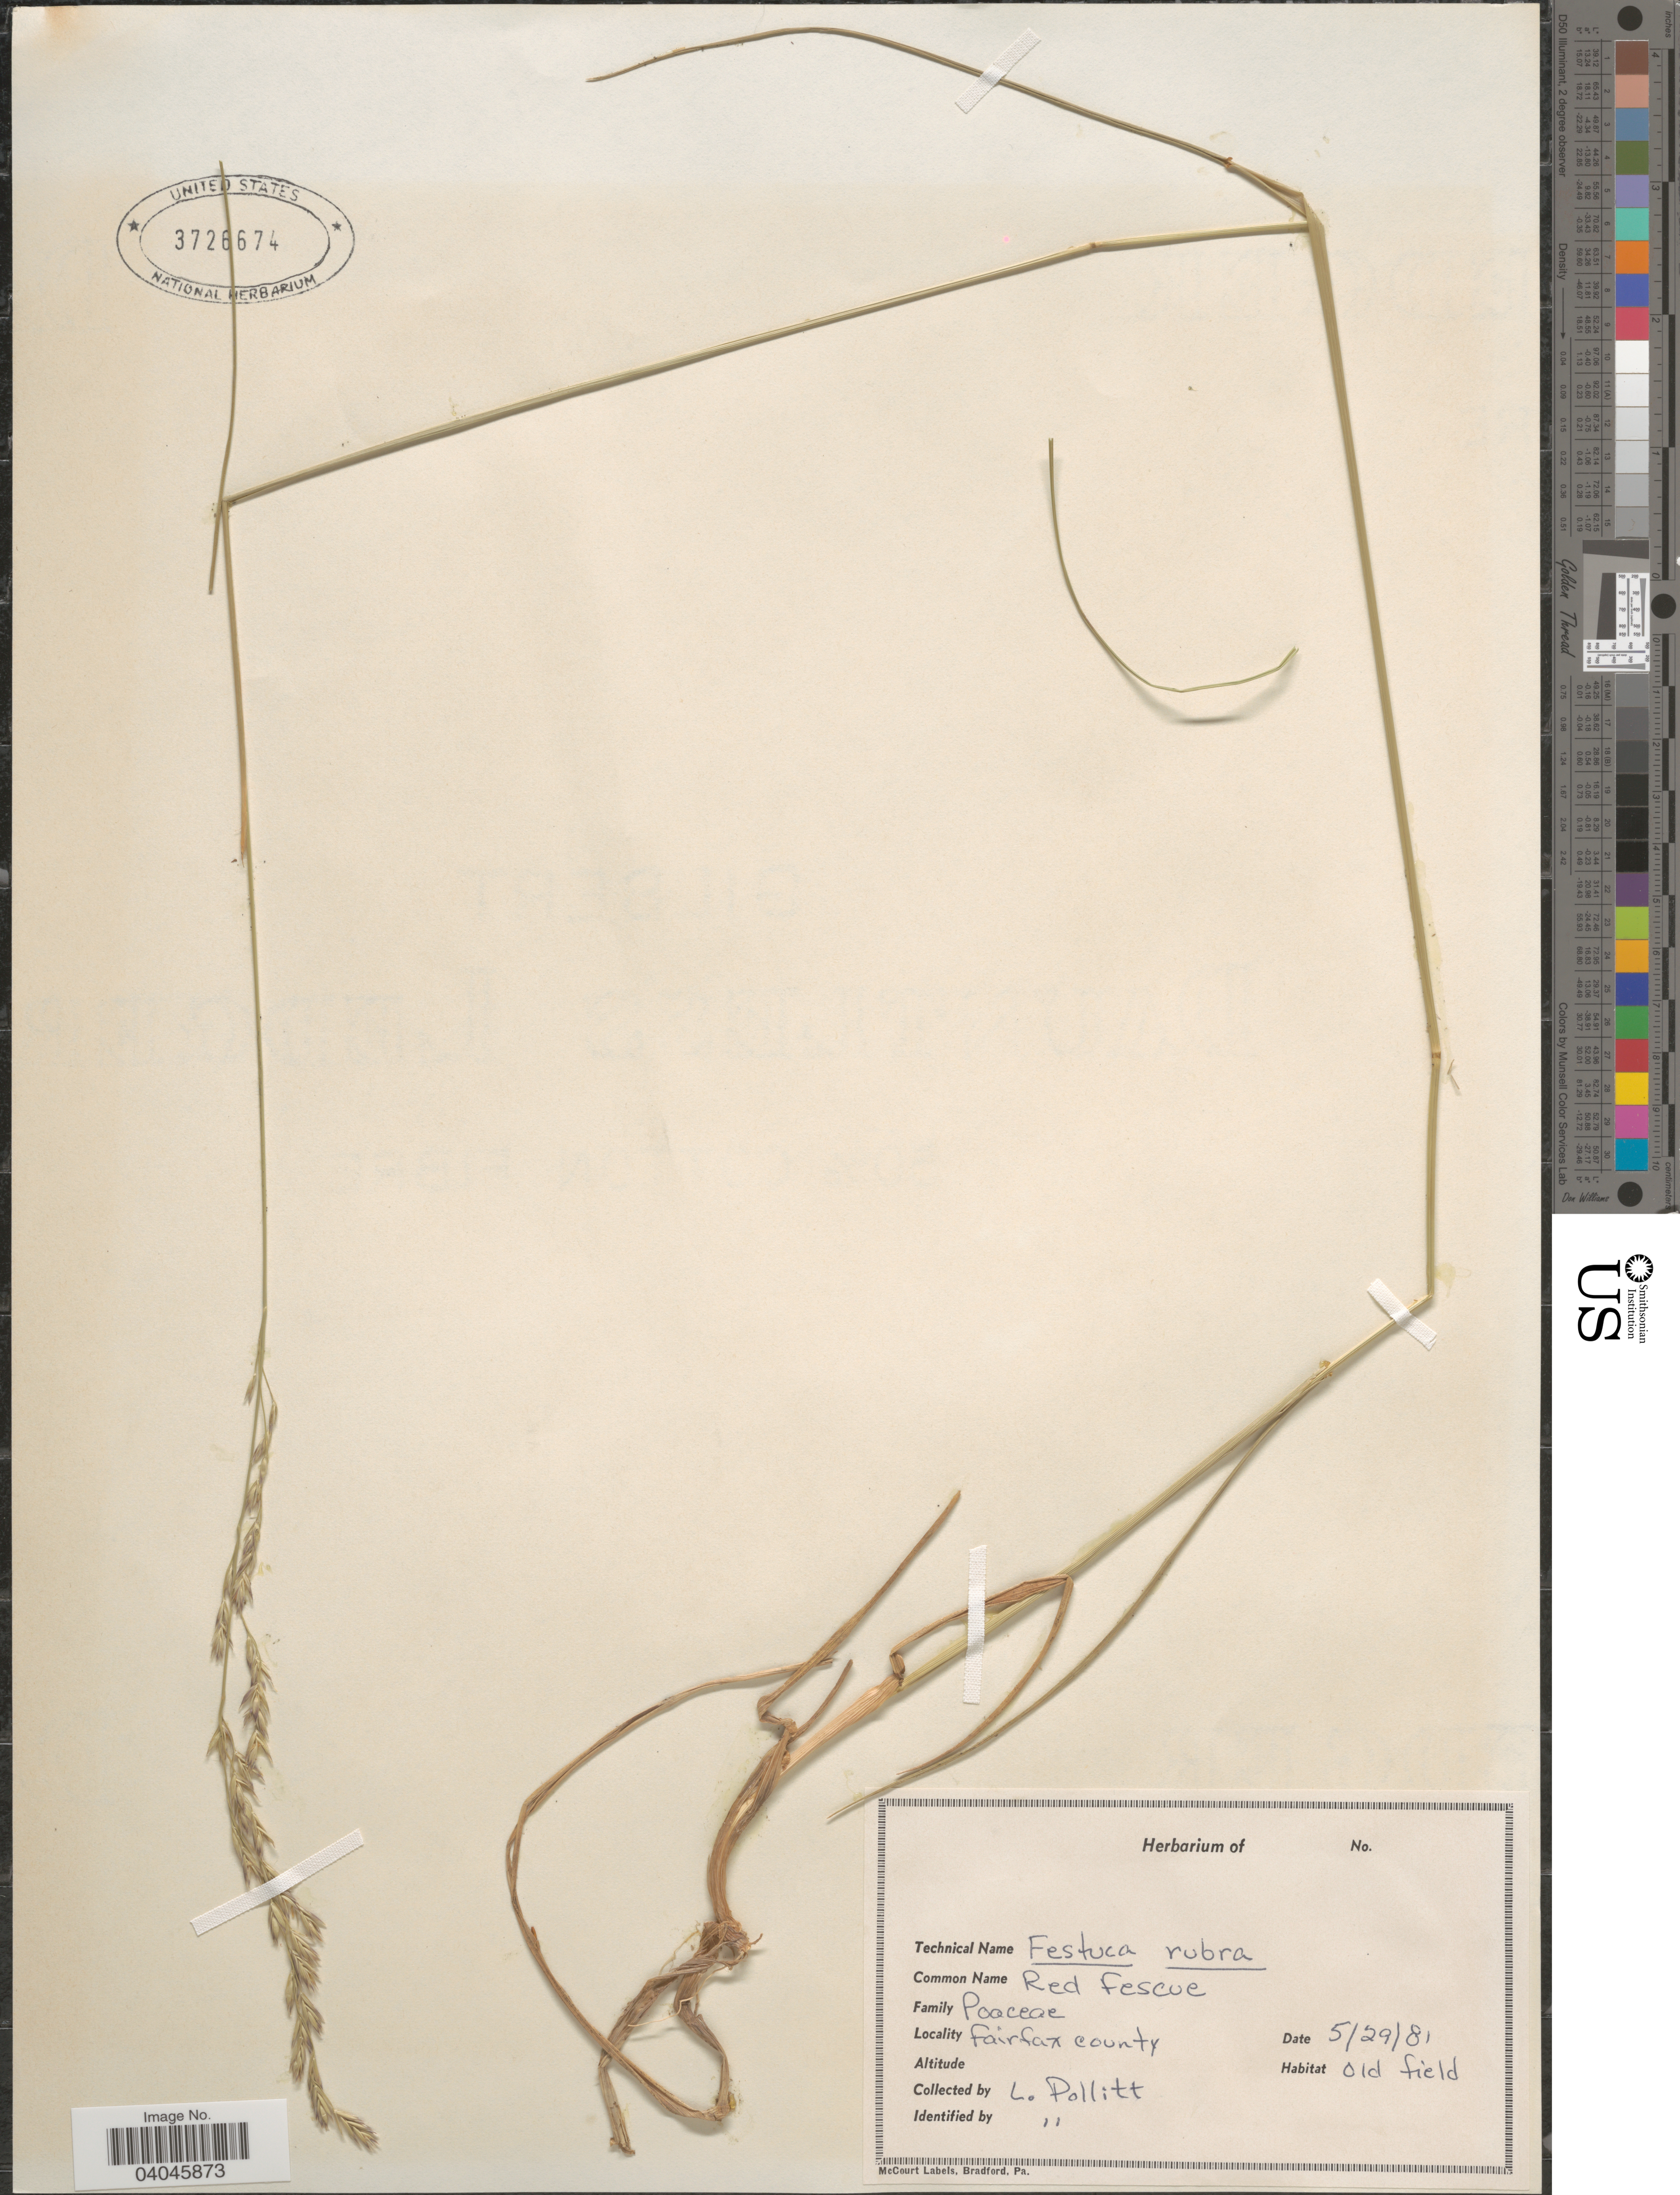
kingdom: Plantae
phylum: Tracheophyta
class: Liliopsida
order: Poales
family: Poaceae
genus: Festuca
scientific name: Festuca rubra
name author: L.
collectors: L. Pollitt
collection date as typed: Transcribed d/m/y: 29/5/81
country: United States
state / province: Virginia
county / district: Fairfax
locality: Fairfax county.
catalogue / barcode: US 3726674